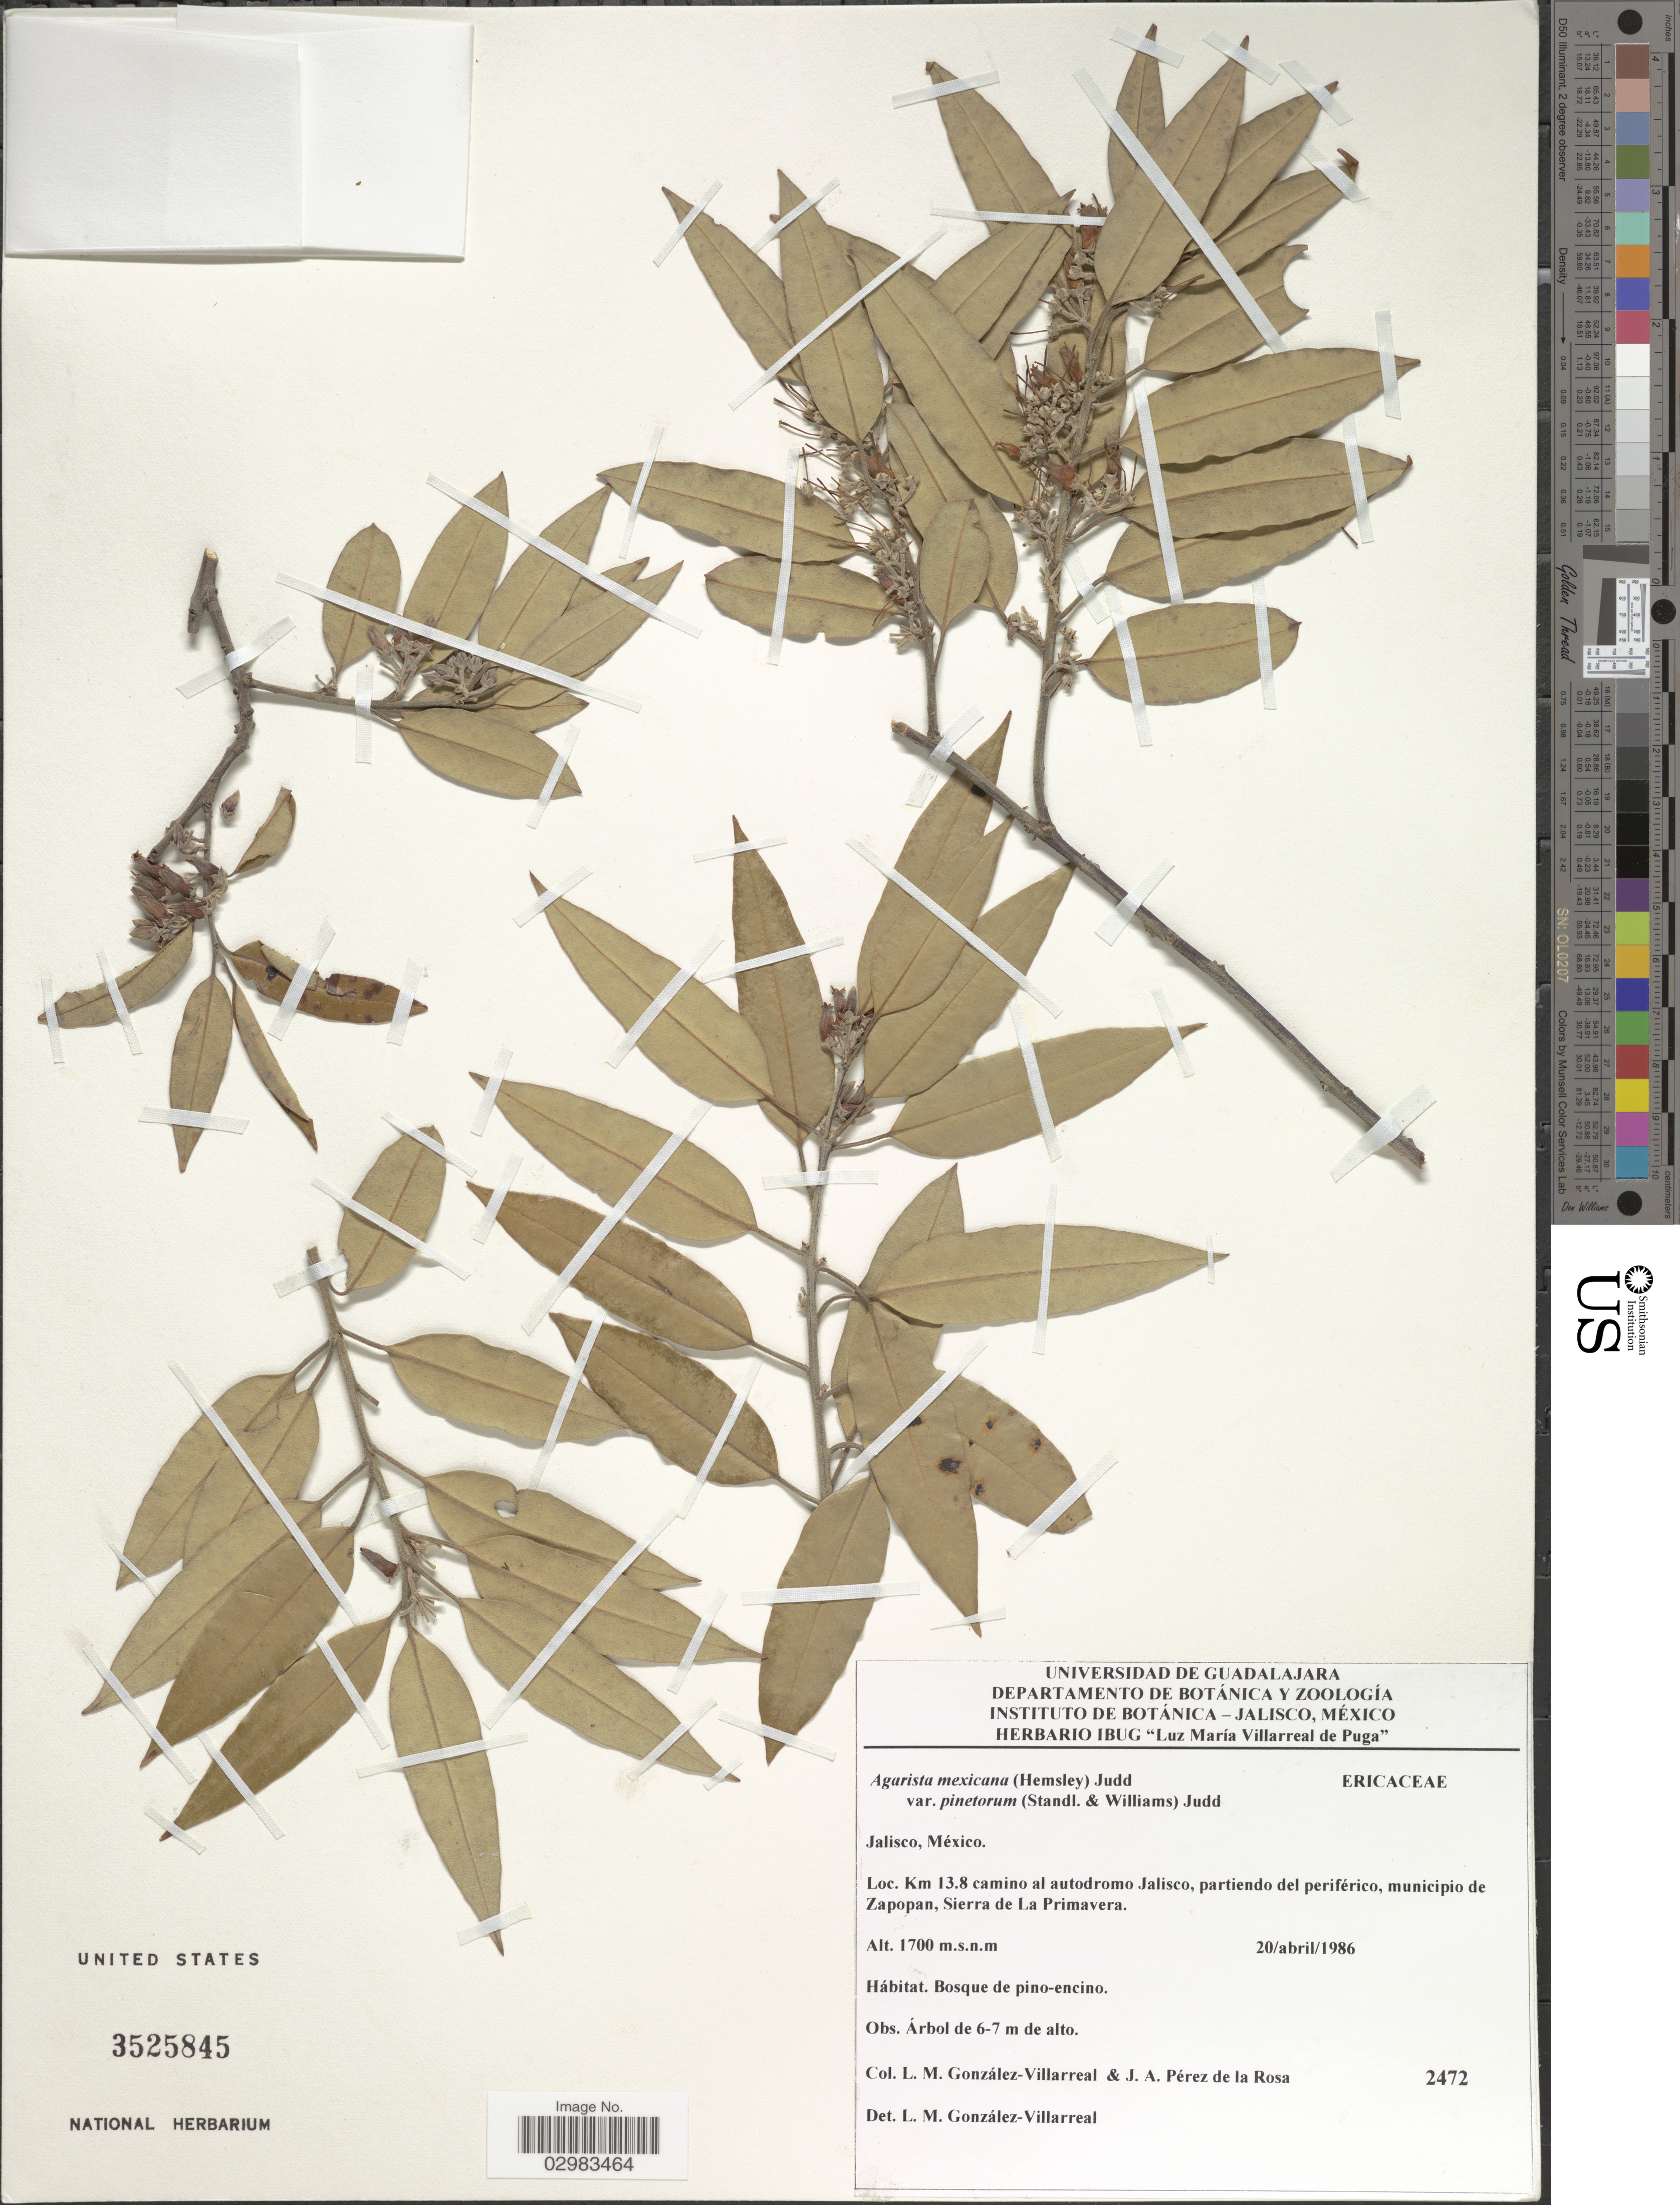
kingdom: Plantae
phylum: Tracheophyta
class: Magnoliopsida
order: Ericales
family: Ericaceae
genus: Leucothoe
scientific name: Leucothoë mexicana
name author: (Hemsl.) Small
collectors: L. M. González & J. A. Pérez de la Rosa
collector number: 2472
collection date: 1986-04-20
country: Mexico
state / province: Jalisco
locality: Km 13.8 camino al autodromo Jalisco, partiendo del periférico, municipio de Zapopan, Sierra de La Primavera.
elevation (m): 1700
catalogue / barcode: US 3525845